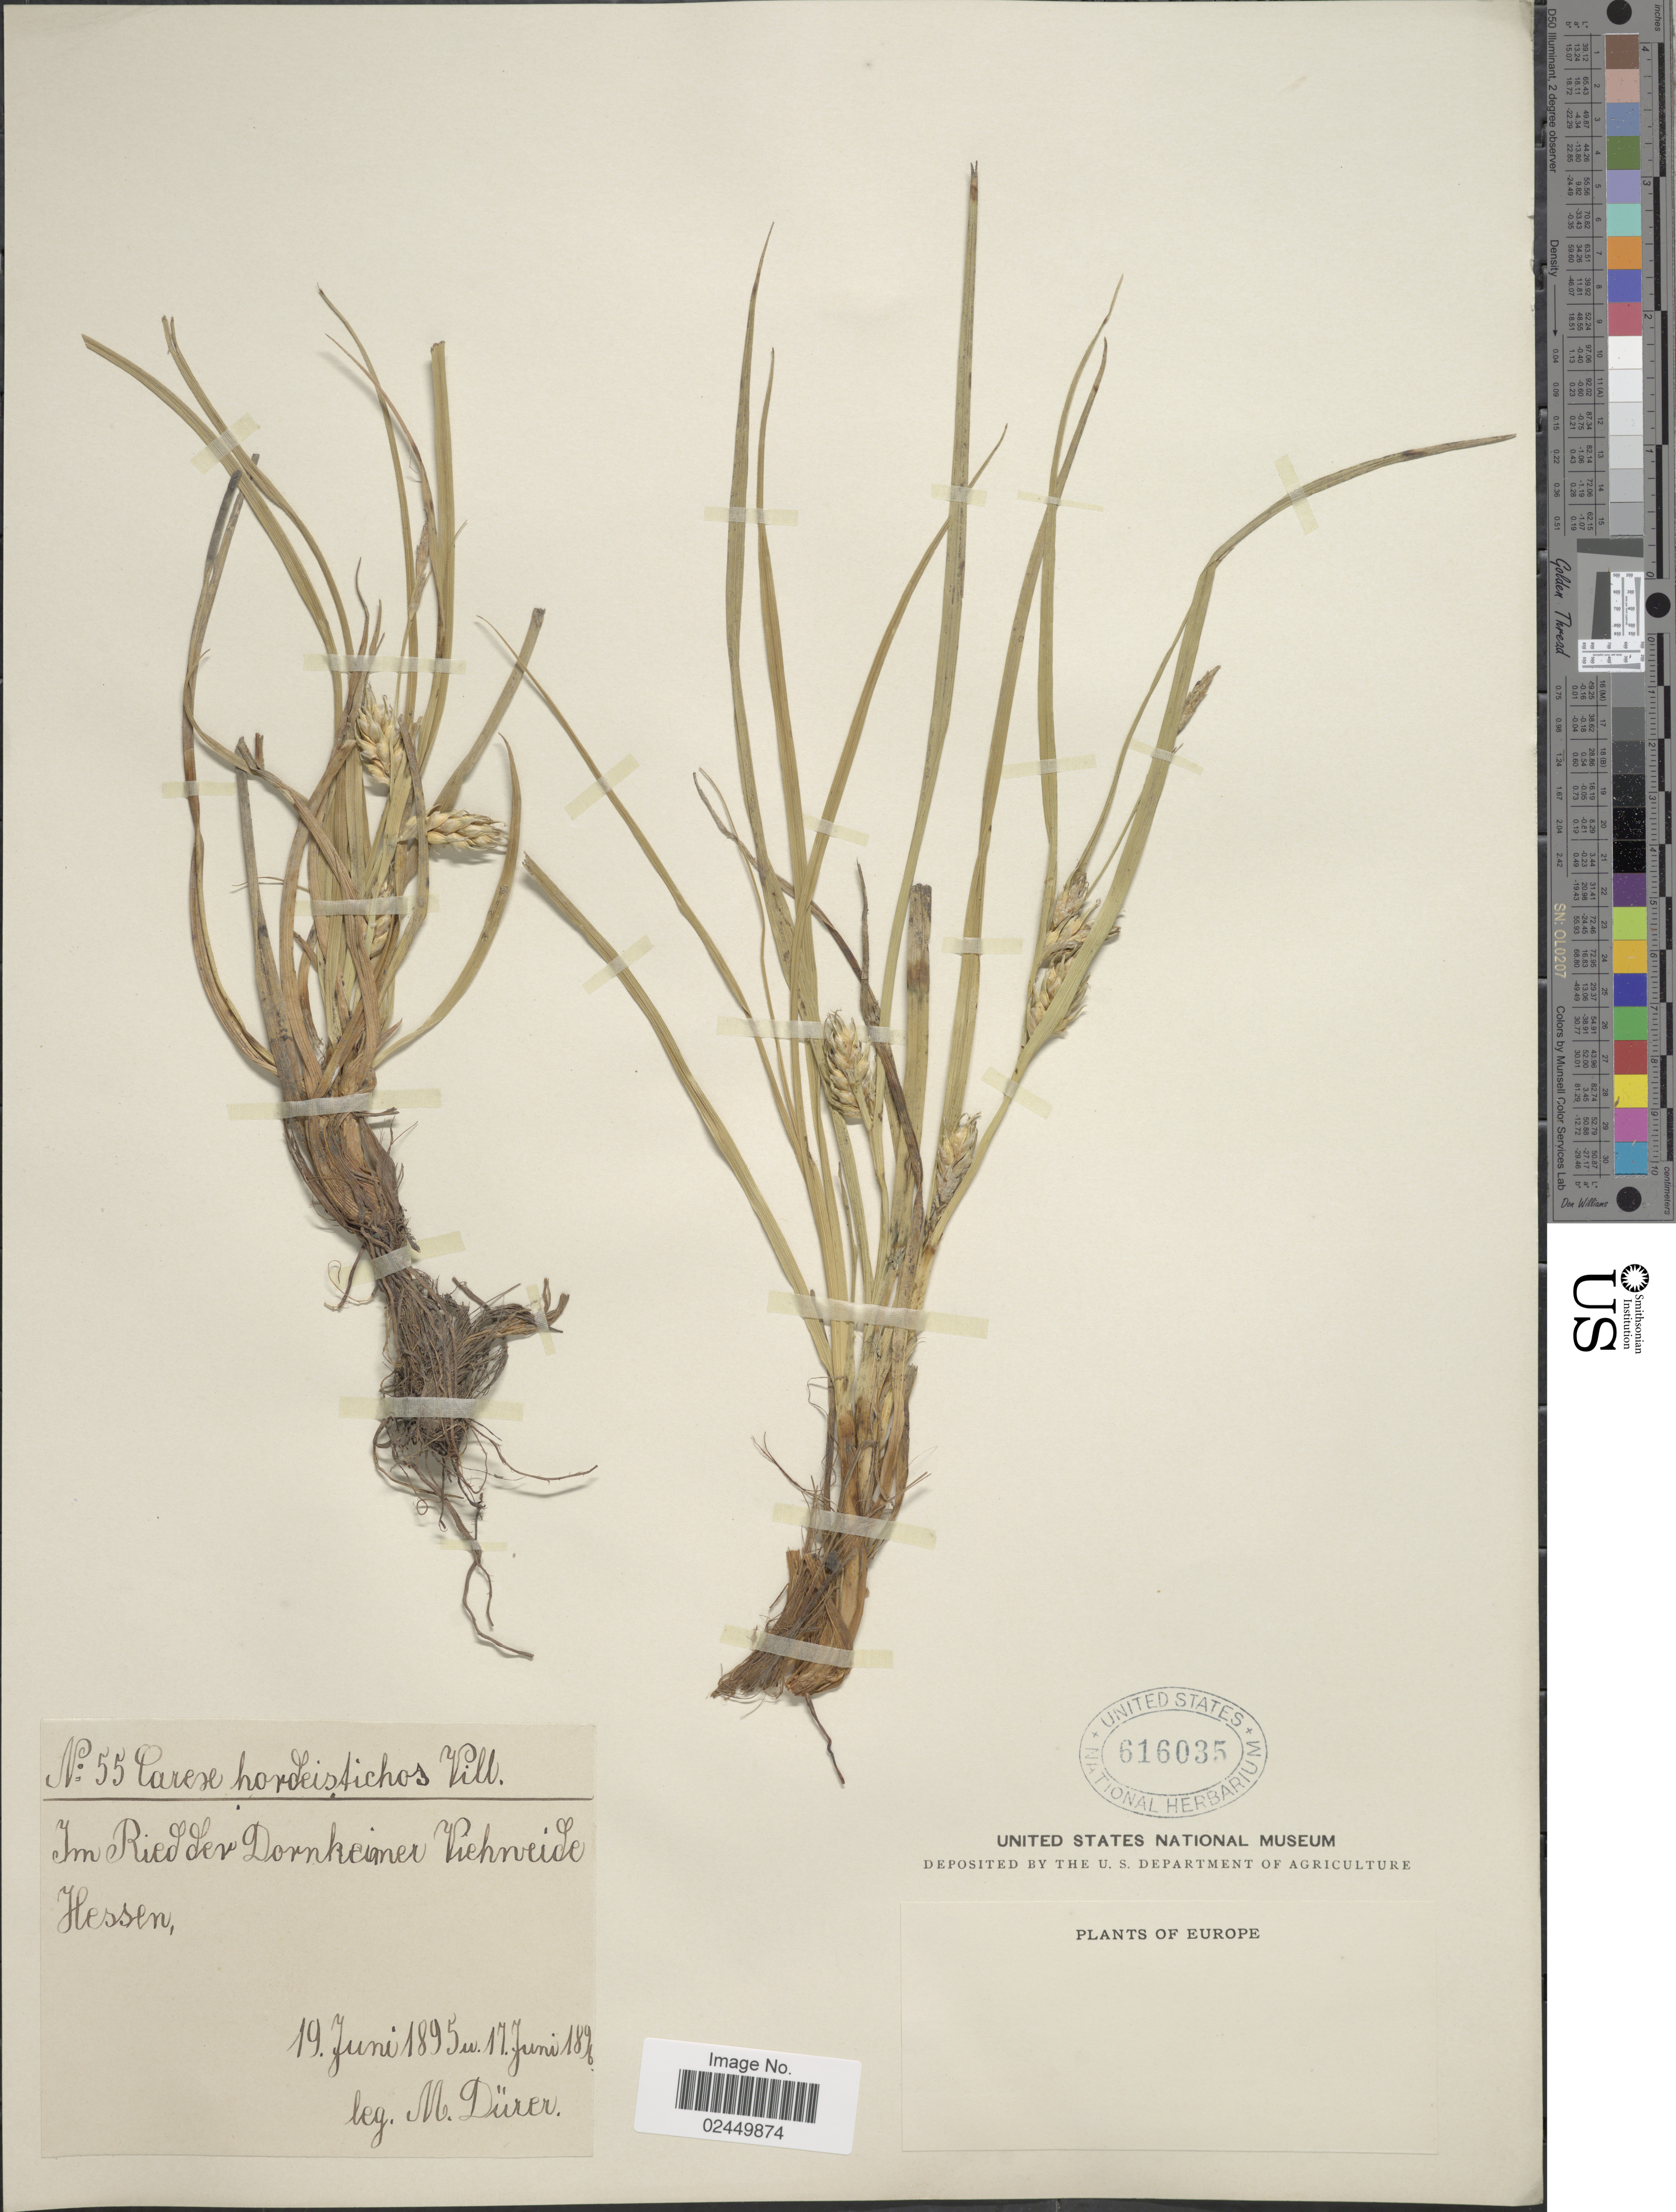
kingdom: Plantae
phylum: Tracheophyta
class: Liliopsida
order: Poales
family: Cyperaceae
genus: Carex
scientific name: Carex hordeistichos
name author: Vill.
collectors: M. Durer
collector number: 55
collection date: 1895-06-19/1896-06-17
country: Germany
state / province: Hesse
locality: Im Riedder Dornkeimer Pieweide Hessen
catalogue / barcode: US 616035